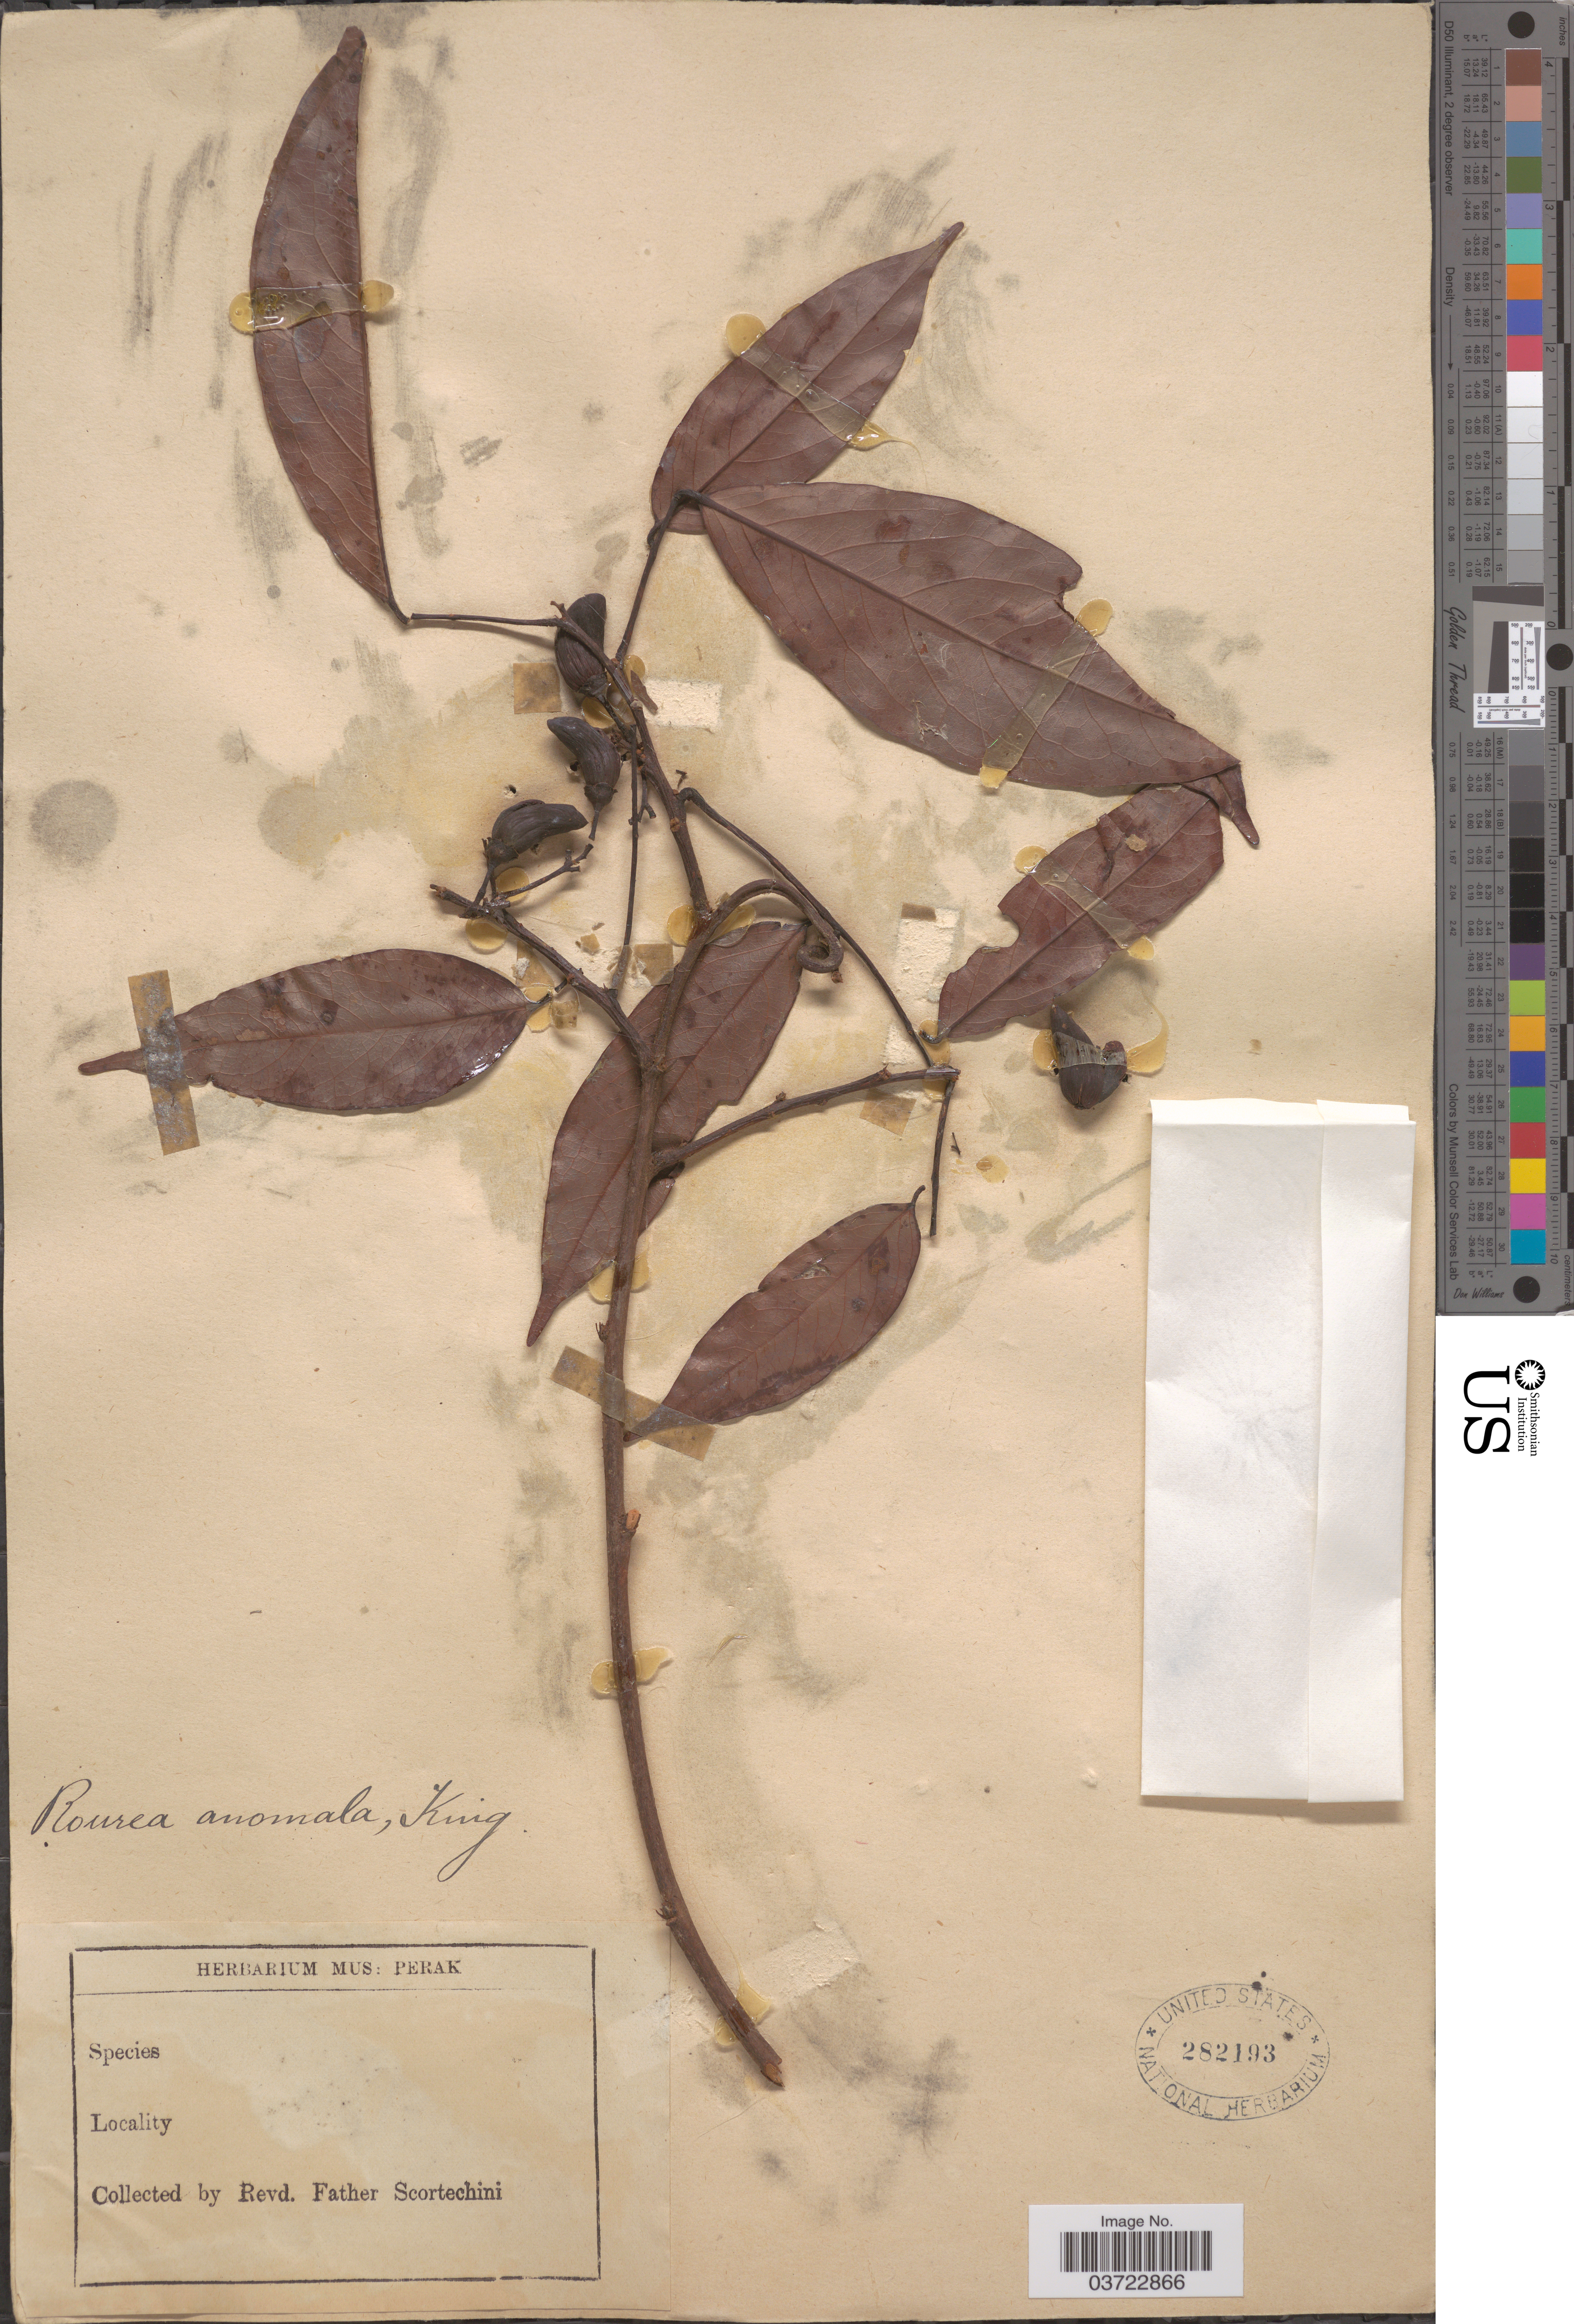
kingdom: Plantae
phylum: Tracheophyta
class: Magnoliopsida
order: Oxalidales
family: Connaraceae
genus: Rourea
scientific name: Rourea anomala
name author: King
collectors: Fr. Scortechini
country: Malaysia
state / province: Perak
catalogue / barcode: US 282193